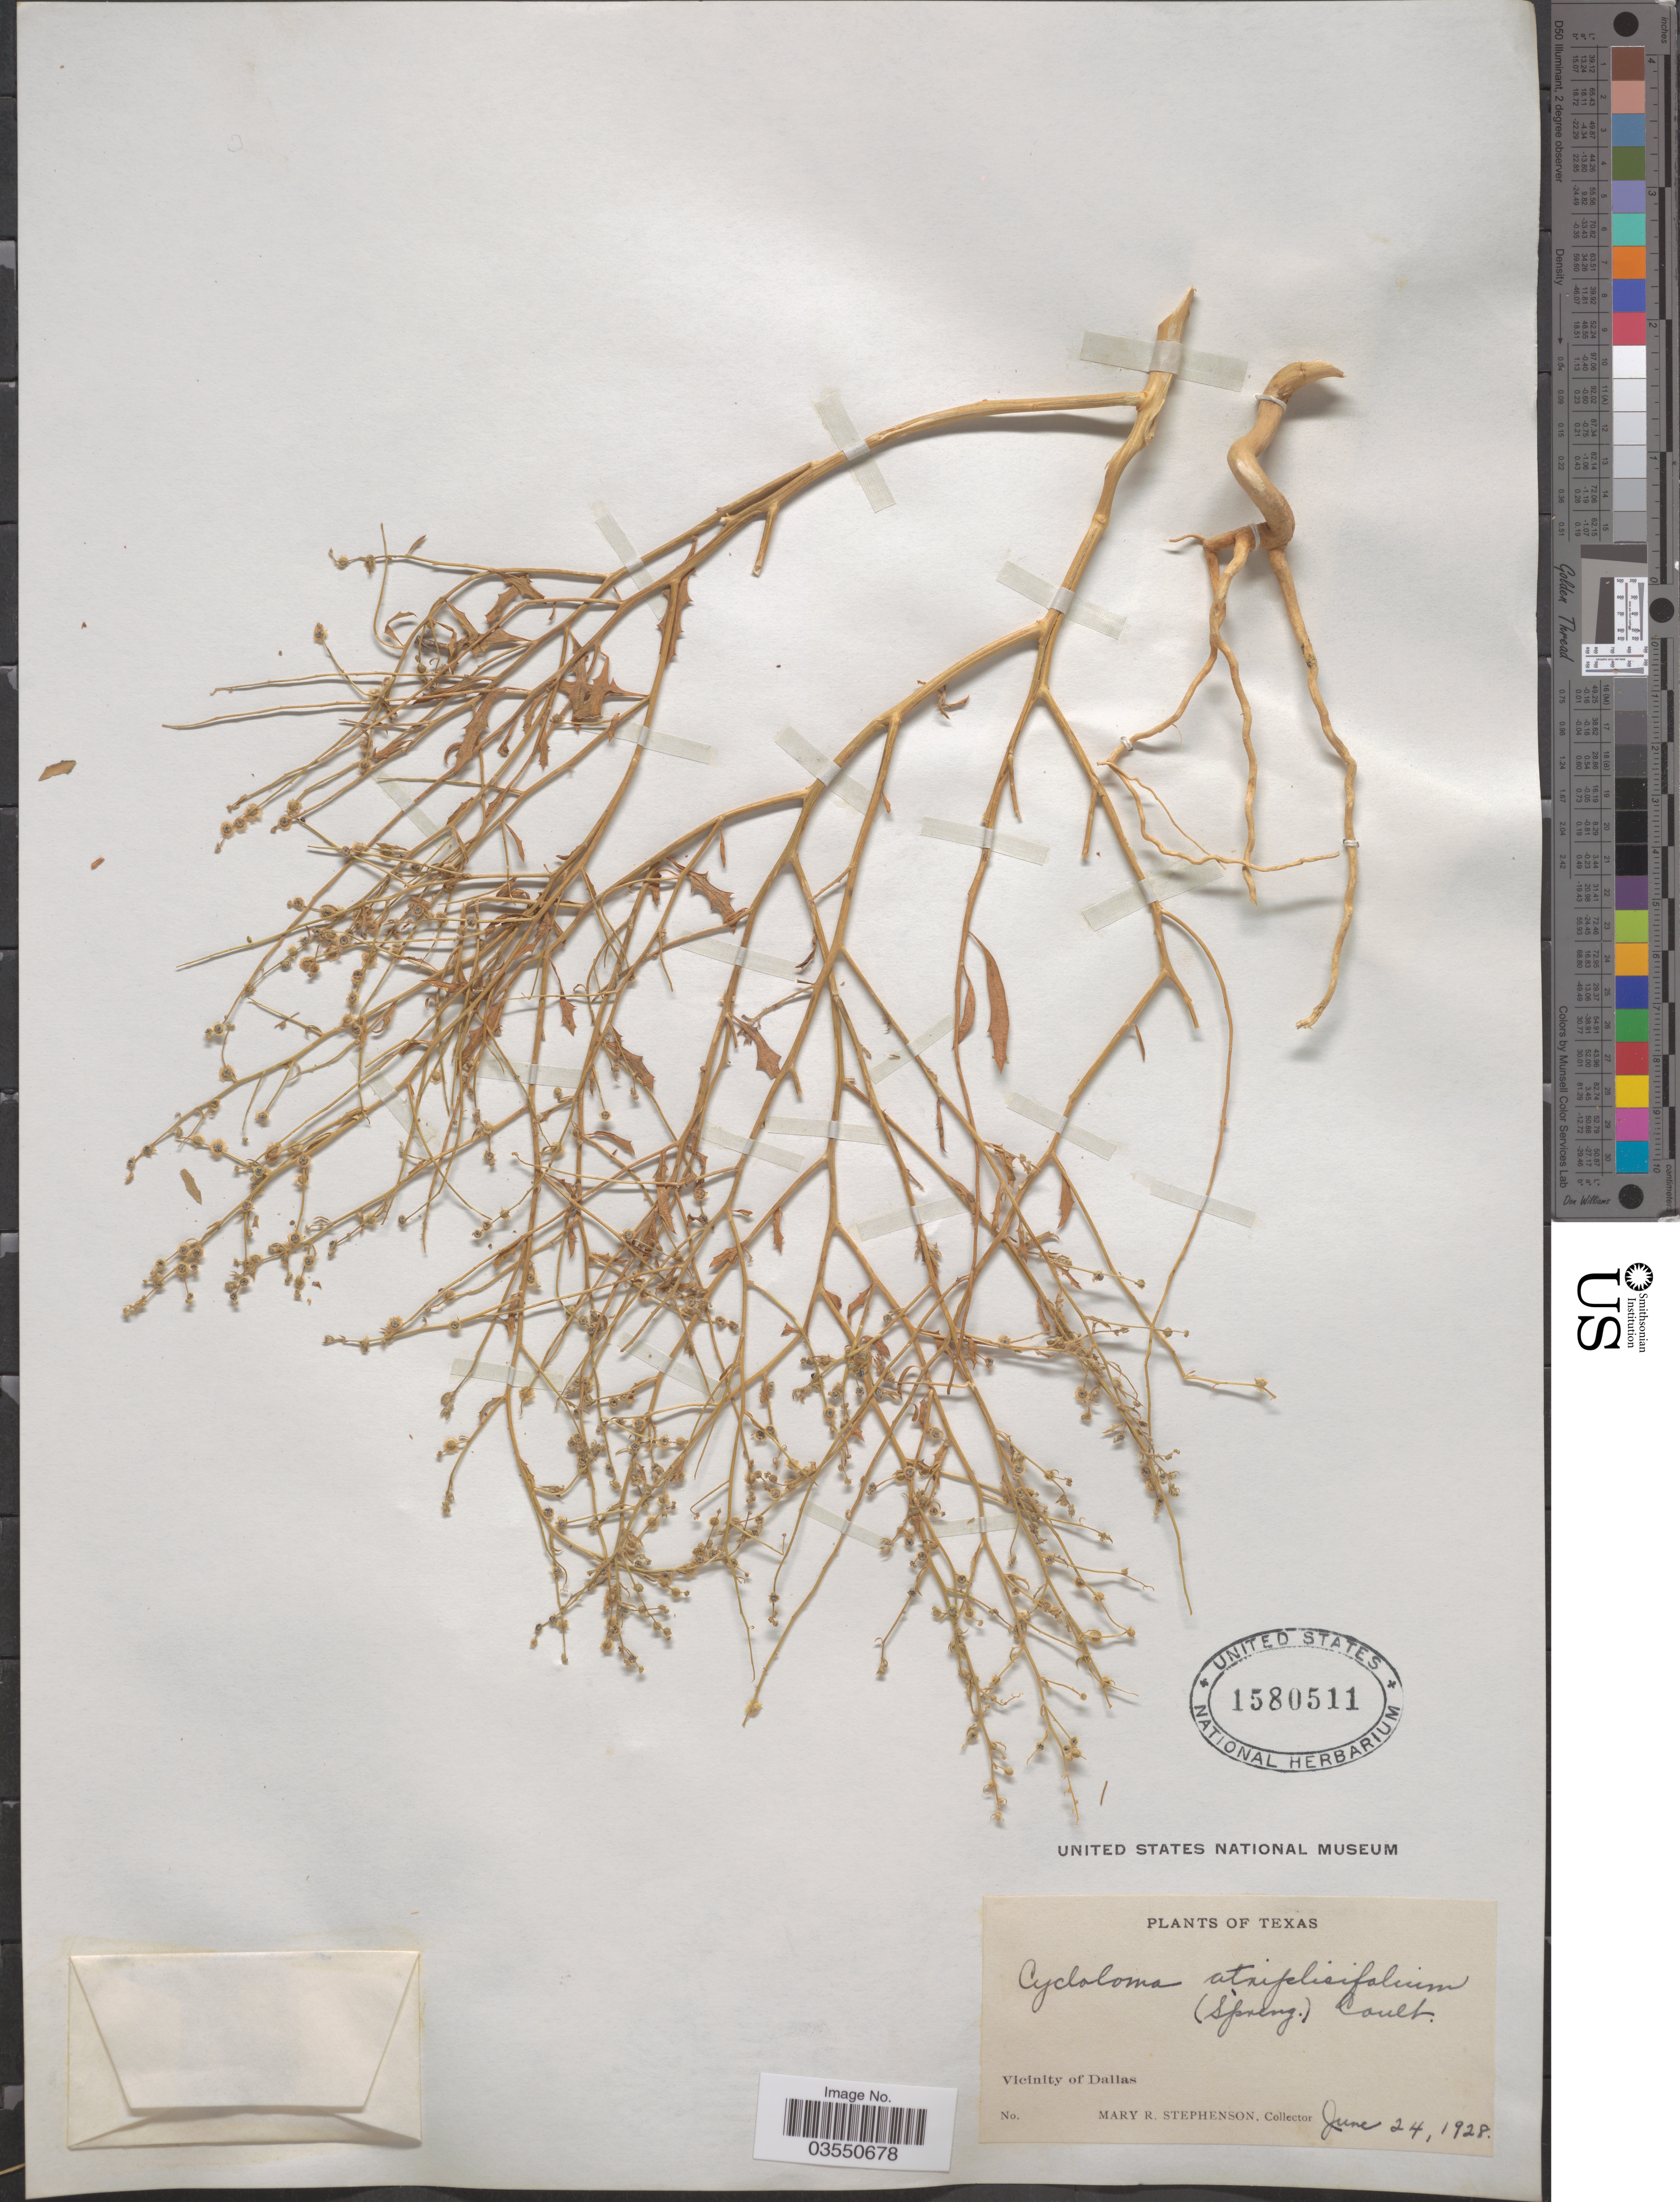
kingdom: Plantae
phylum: Tracheophyta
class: Magnoliopsida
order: Caryophyllales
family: Amaranthaceae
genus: Dysphania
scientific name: Dysphania atriplicifolia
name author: (Spreng.) G. Kadereit et al.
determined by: U.S. National Herbarium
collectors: M. Stephenson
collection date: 1928-06-24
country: United States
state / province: Texas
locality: Vicinity of Dallas.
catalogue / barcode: US 1580511